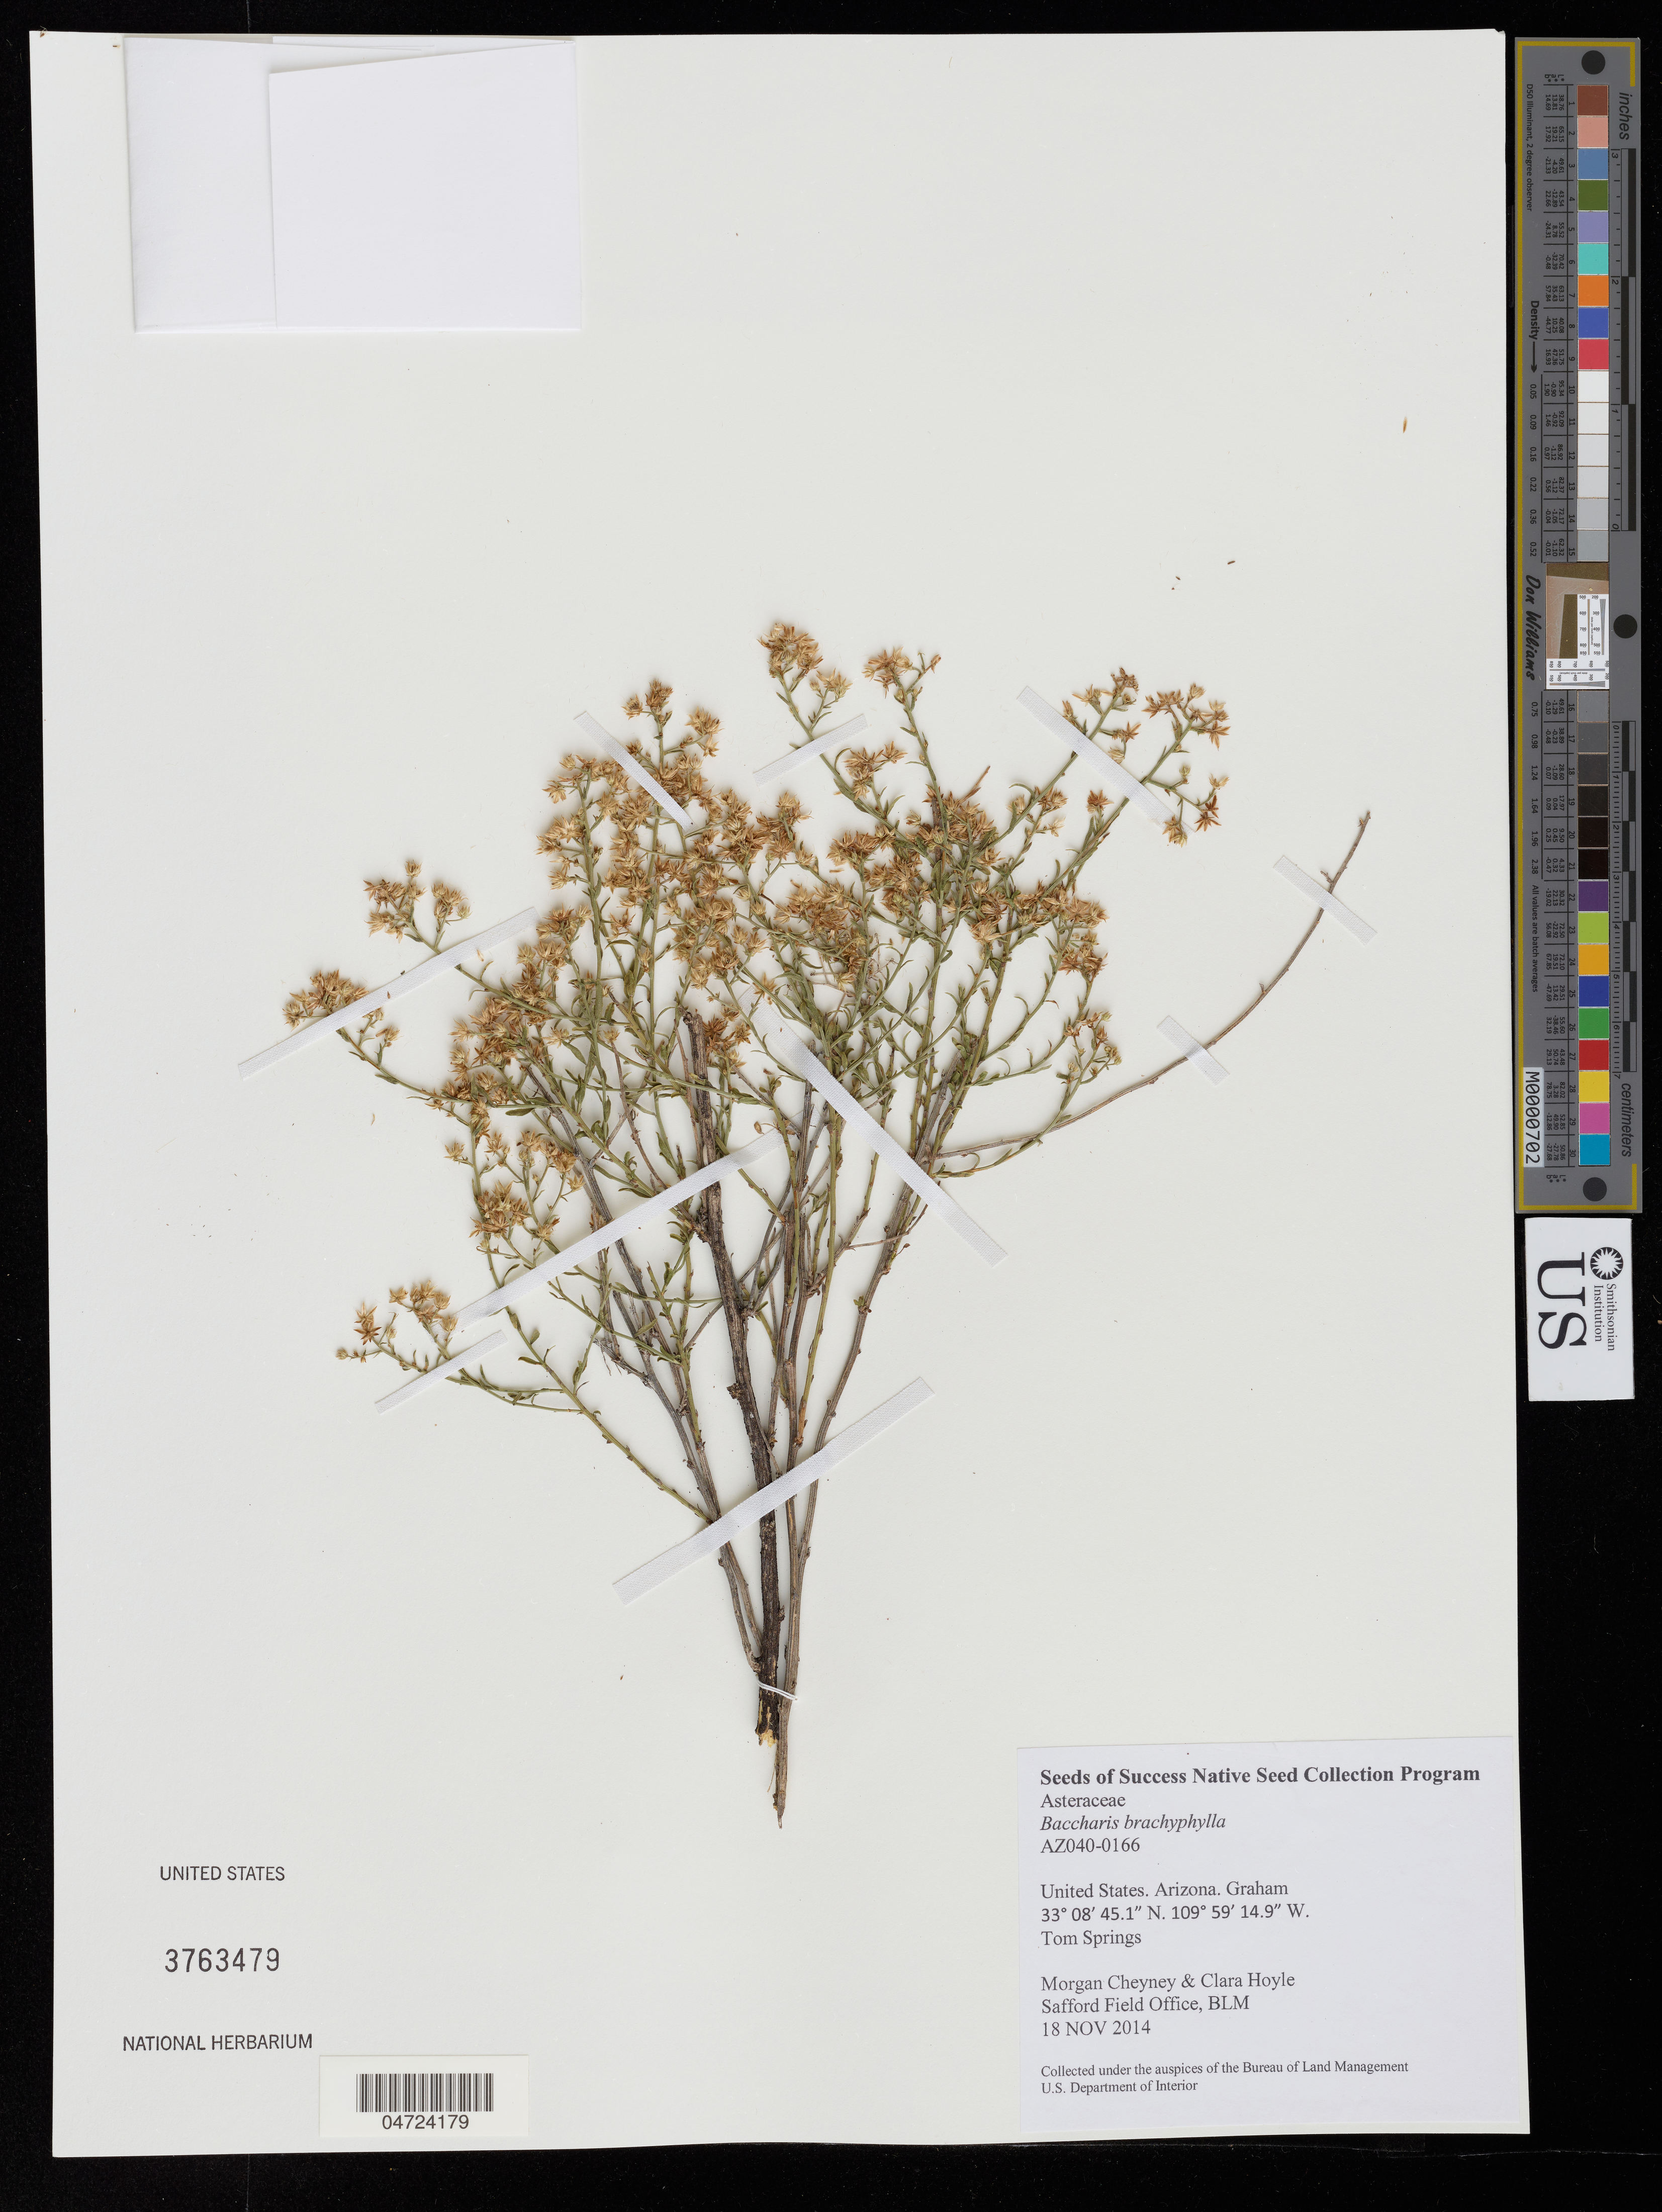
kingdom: Plantae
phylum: Tracheophyta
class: Magnoliopsida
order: Asterales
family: Asteraceae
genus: Baccharis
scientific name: Baccharis brachyphylla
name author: A. Gray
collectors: M. Cheyney & C. Hoyle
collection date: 2014-11-18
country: United States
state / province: Arizona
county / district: Graham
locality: Graham. Tom Springs.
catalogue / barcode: US 3763479